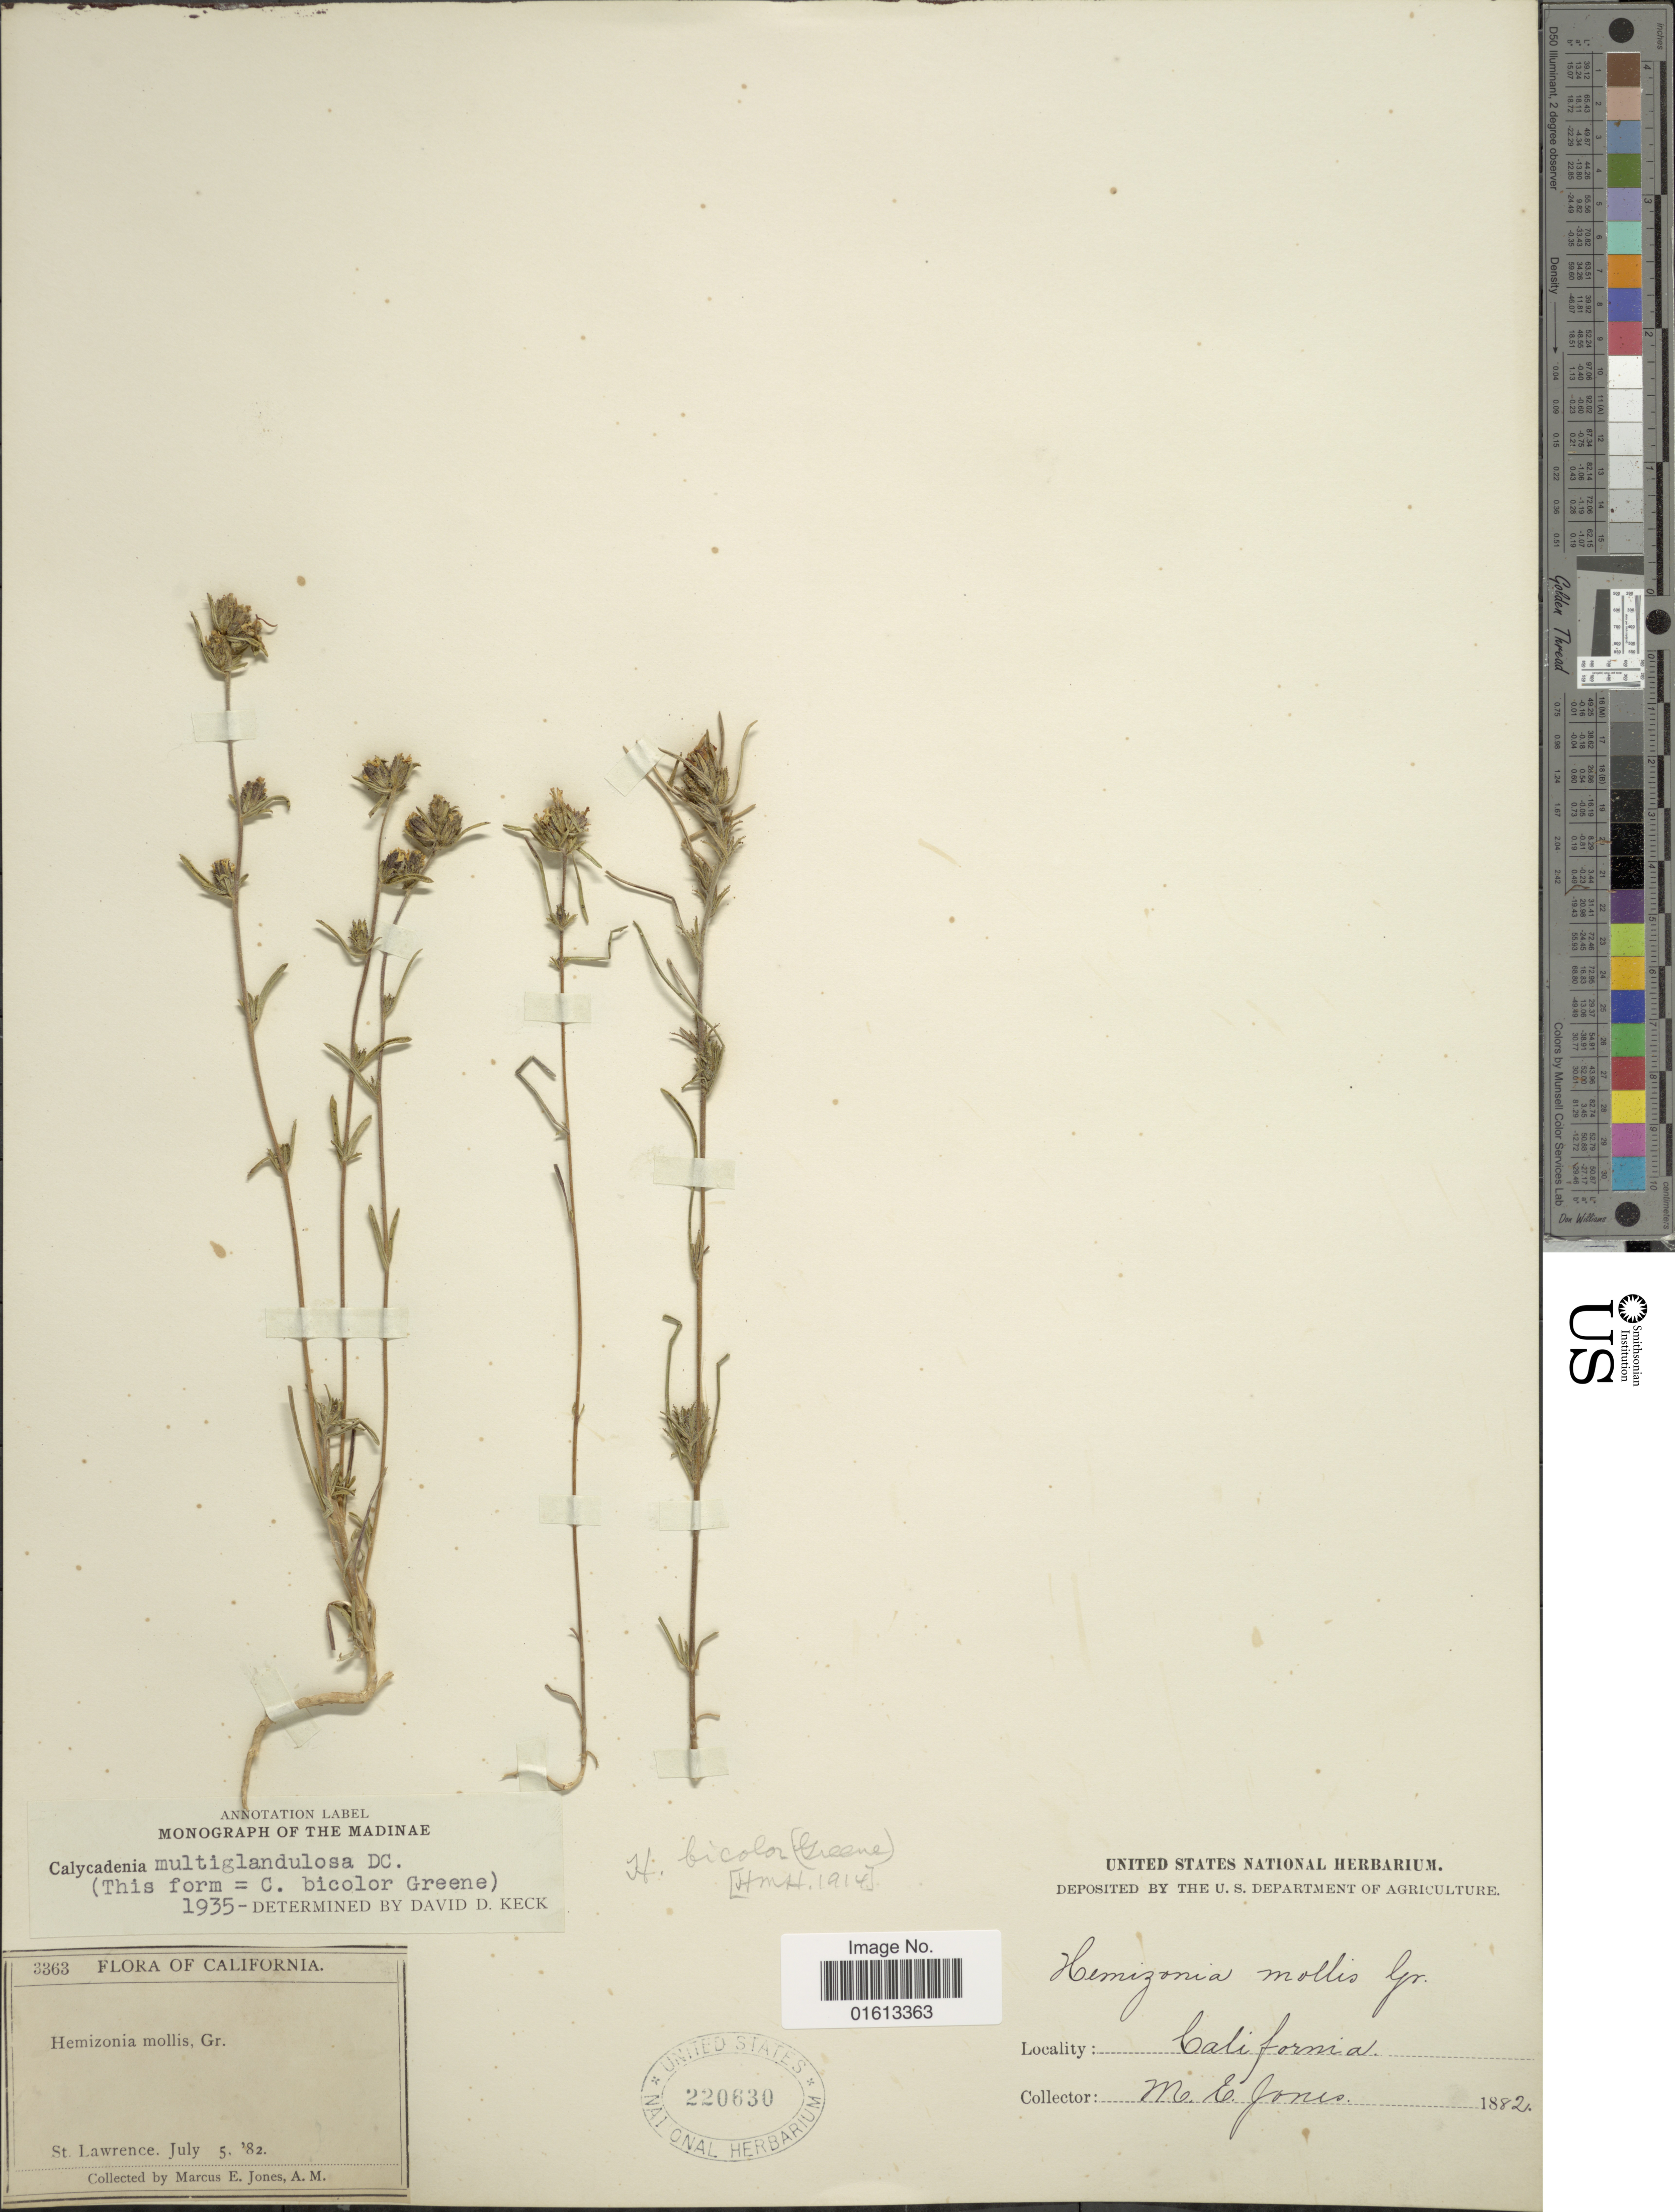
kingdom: Plantae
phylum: Tracheophyta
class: Magnoliopsida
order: Asterales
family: Asteraceae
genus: Calycadenia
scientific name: Calycadenia multiglandulosa subsp. bicolor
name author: (Greene) D.D. Keck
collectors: M. E. Jones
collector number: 3363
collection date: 1882-07-05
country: United States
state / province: California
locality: St. Lawrence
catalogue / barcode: US 220630